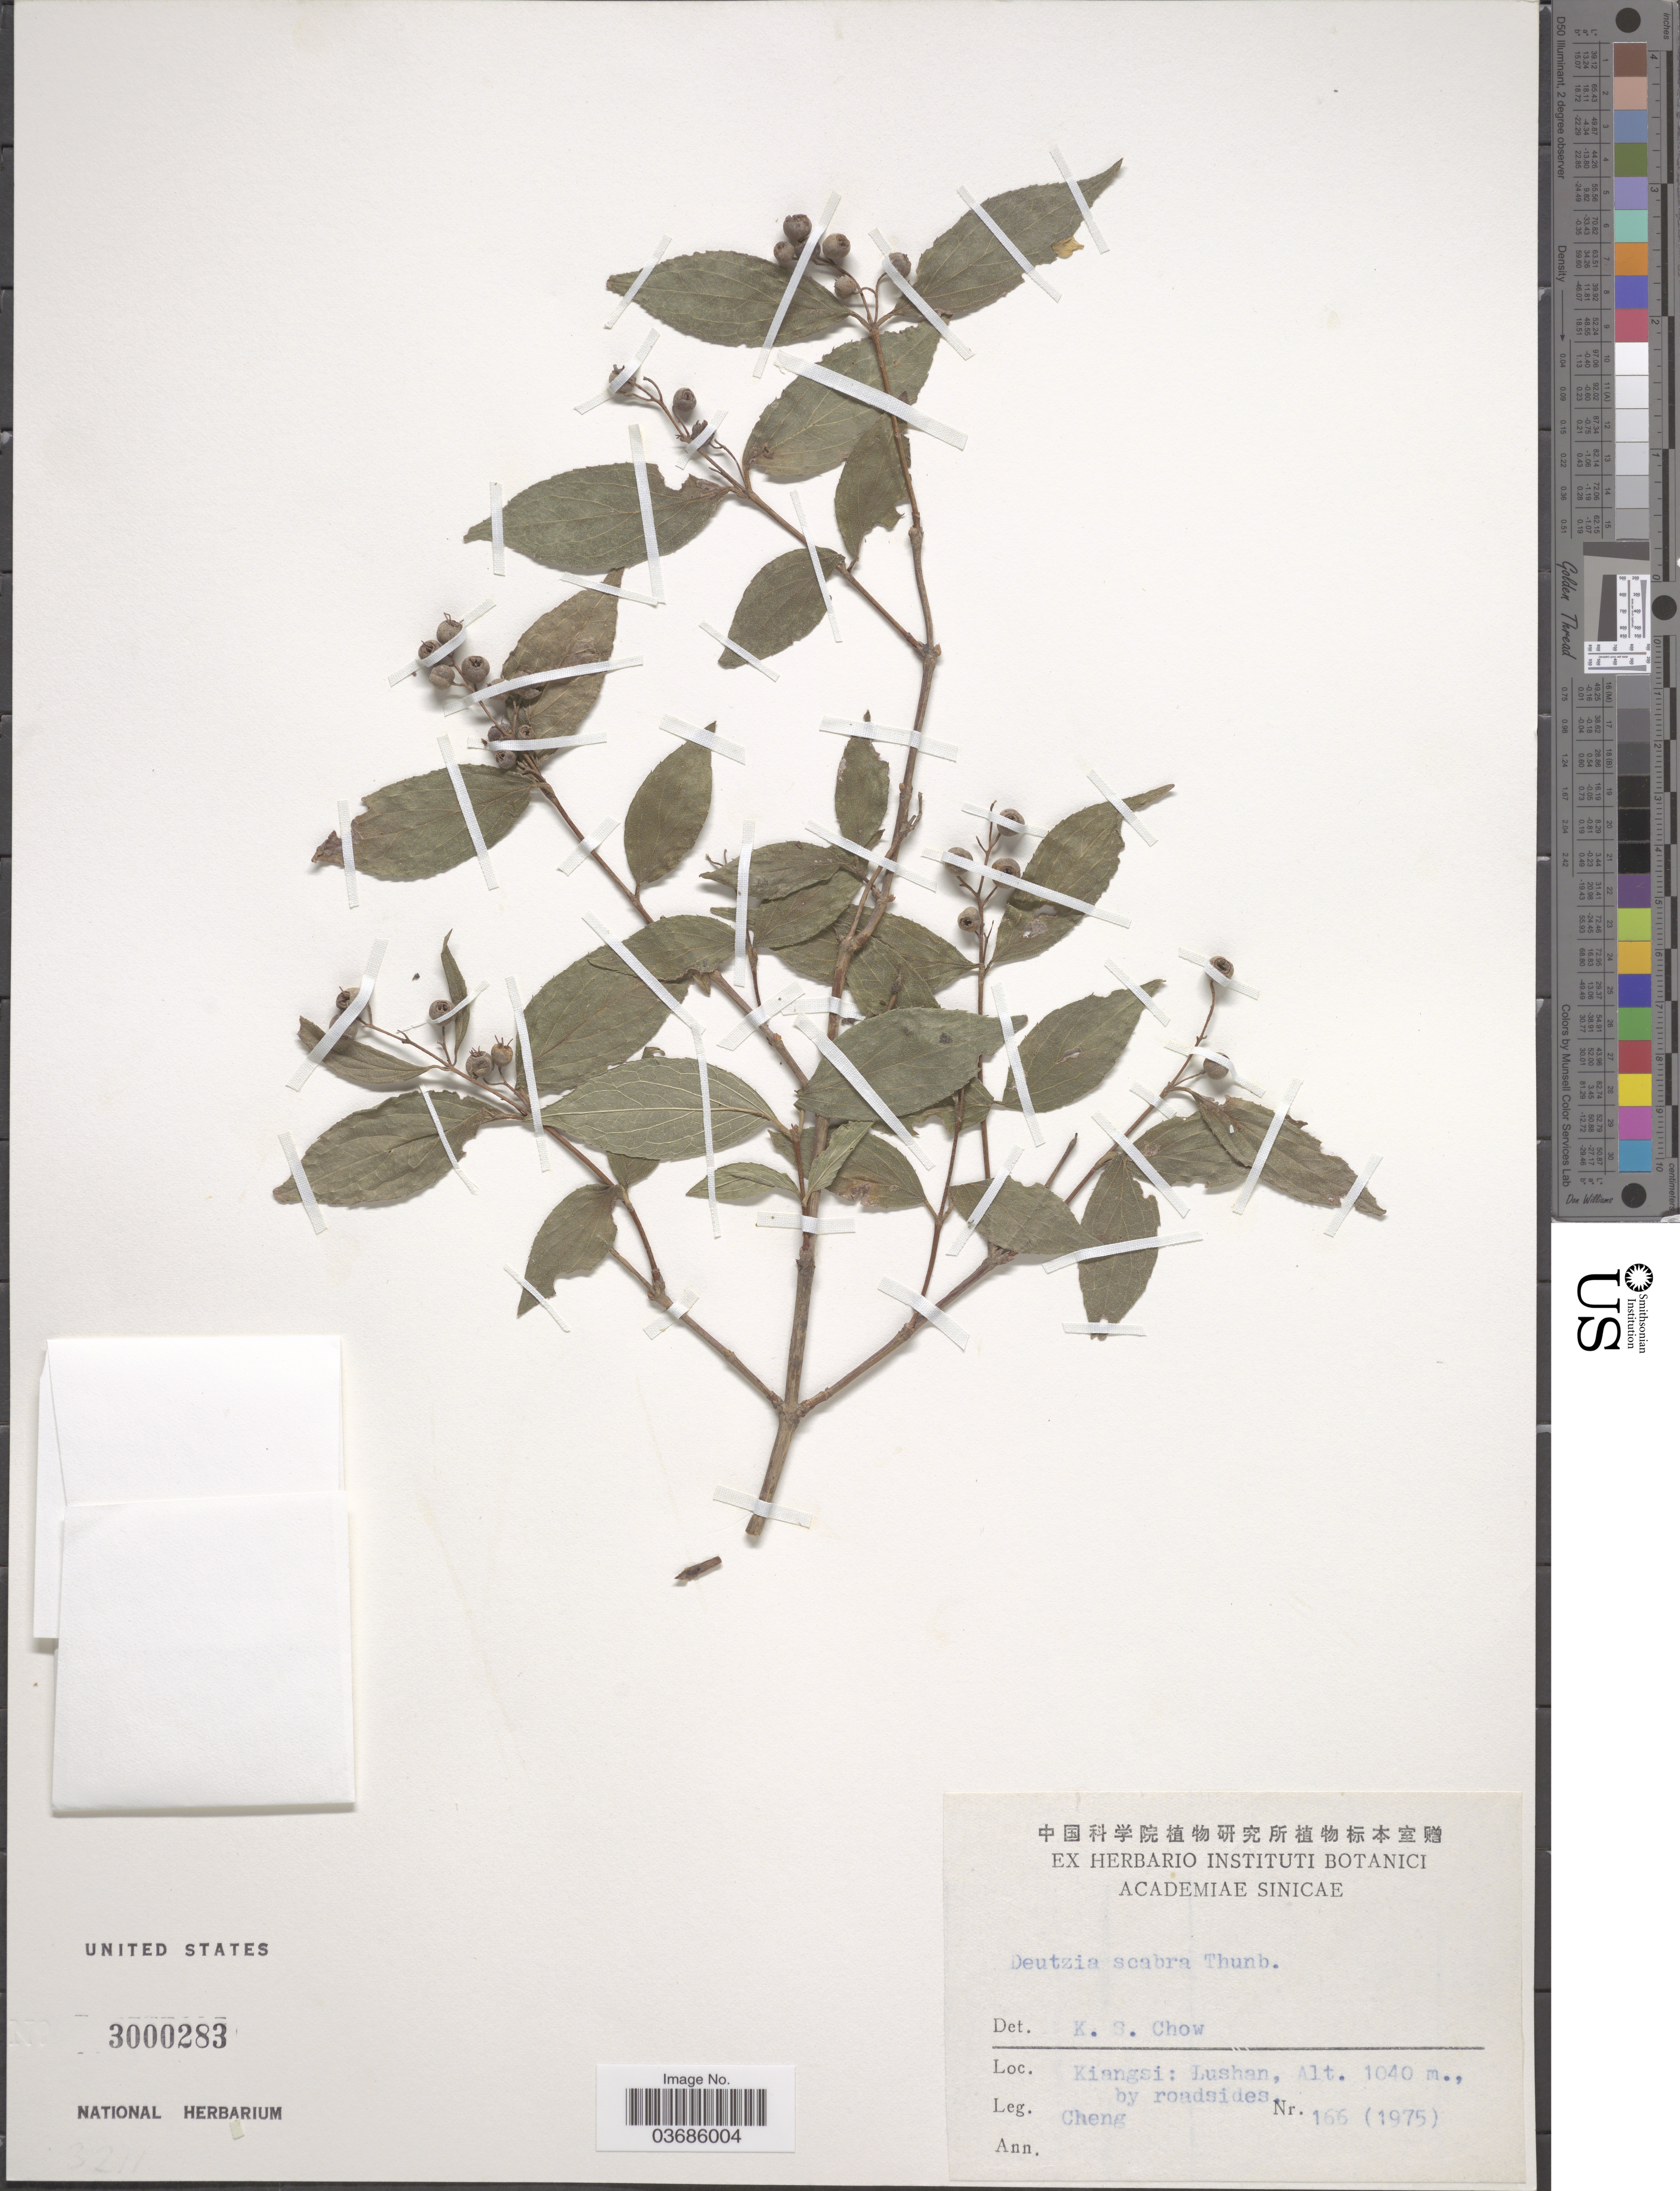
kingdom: Plantae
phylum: Tracheophyta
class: Magnoliopsida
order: Cornales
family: Hydrangeaceae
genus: Deutzia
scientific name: Deutzia scabra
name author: Thunb.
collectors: -. Cheng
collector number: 166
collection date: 1975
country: China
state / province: Jiangxi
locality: Kiangsi: Lushan.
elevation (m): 1040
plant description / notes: Fruit temporarily sampled for micro-CT scanning.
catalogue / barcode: US 3000283